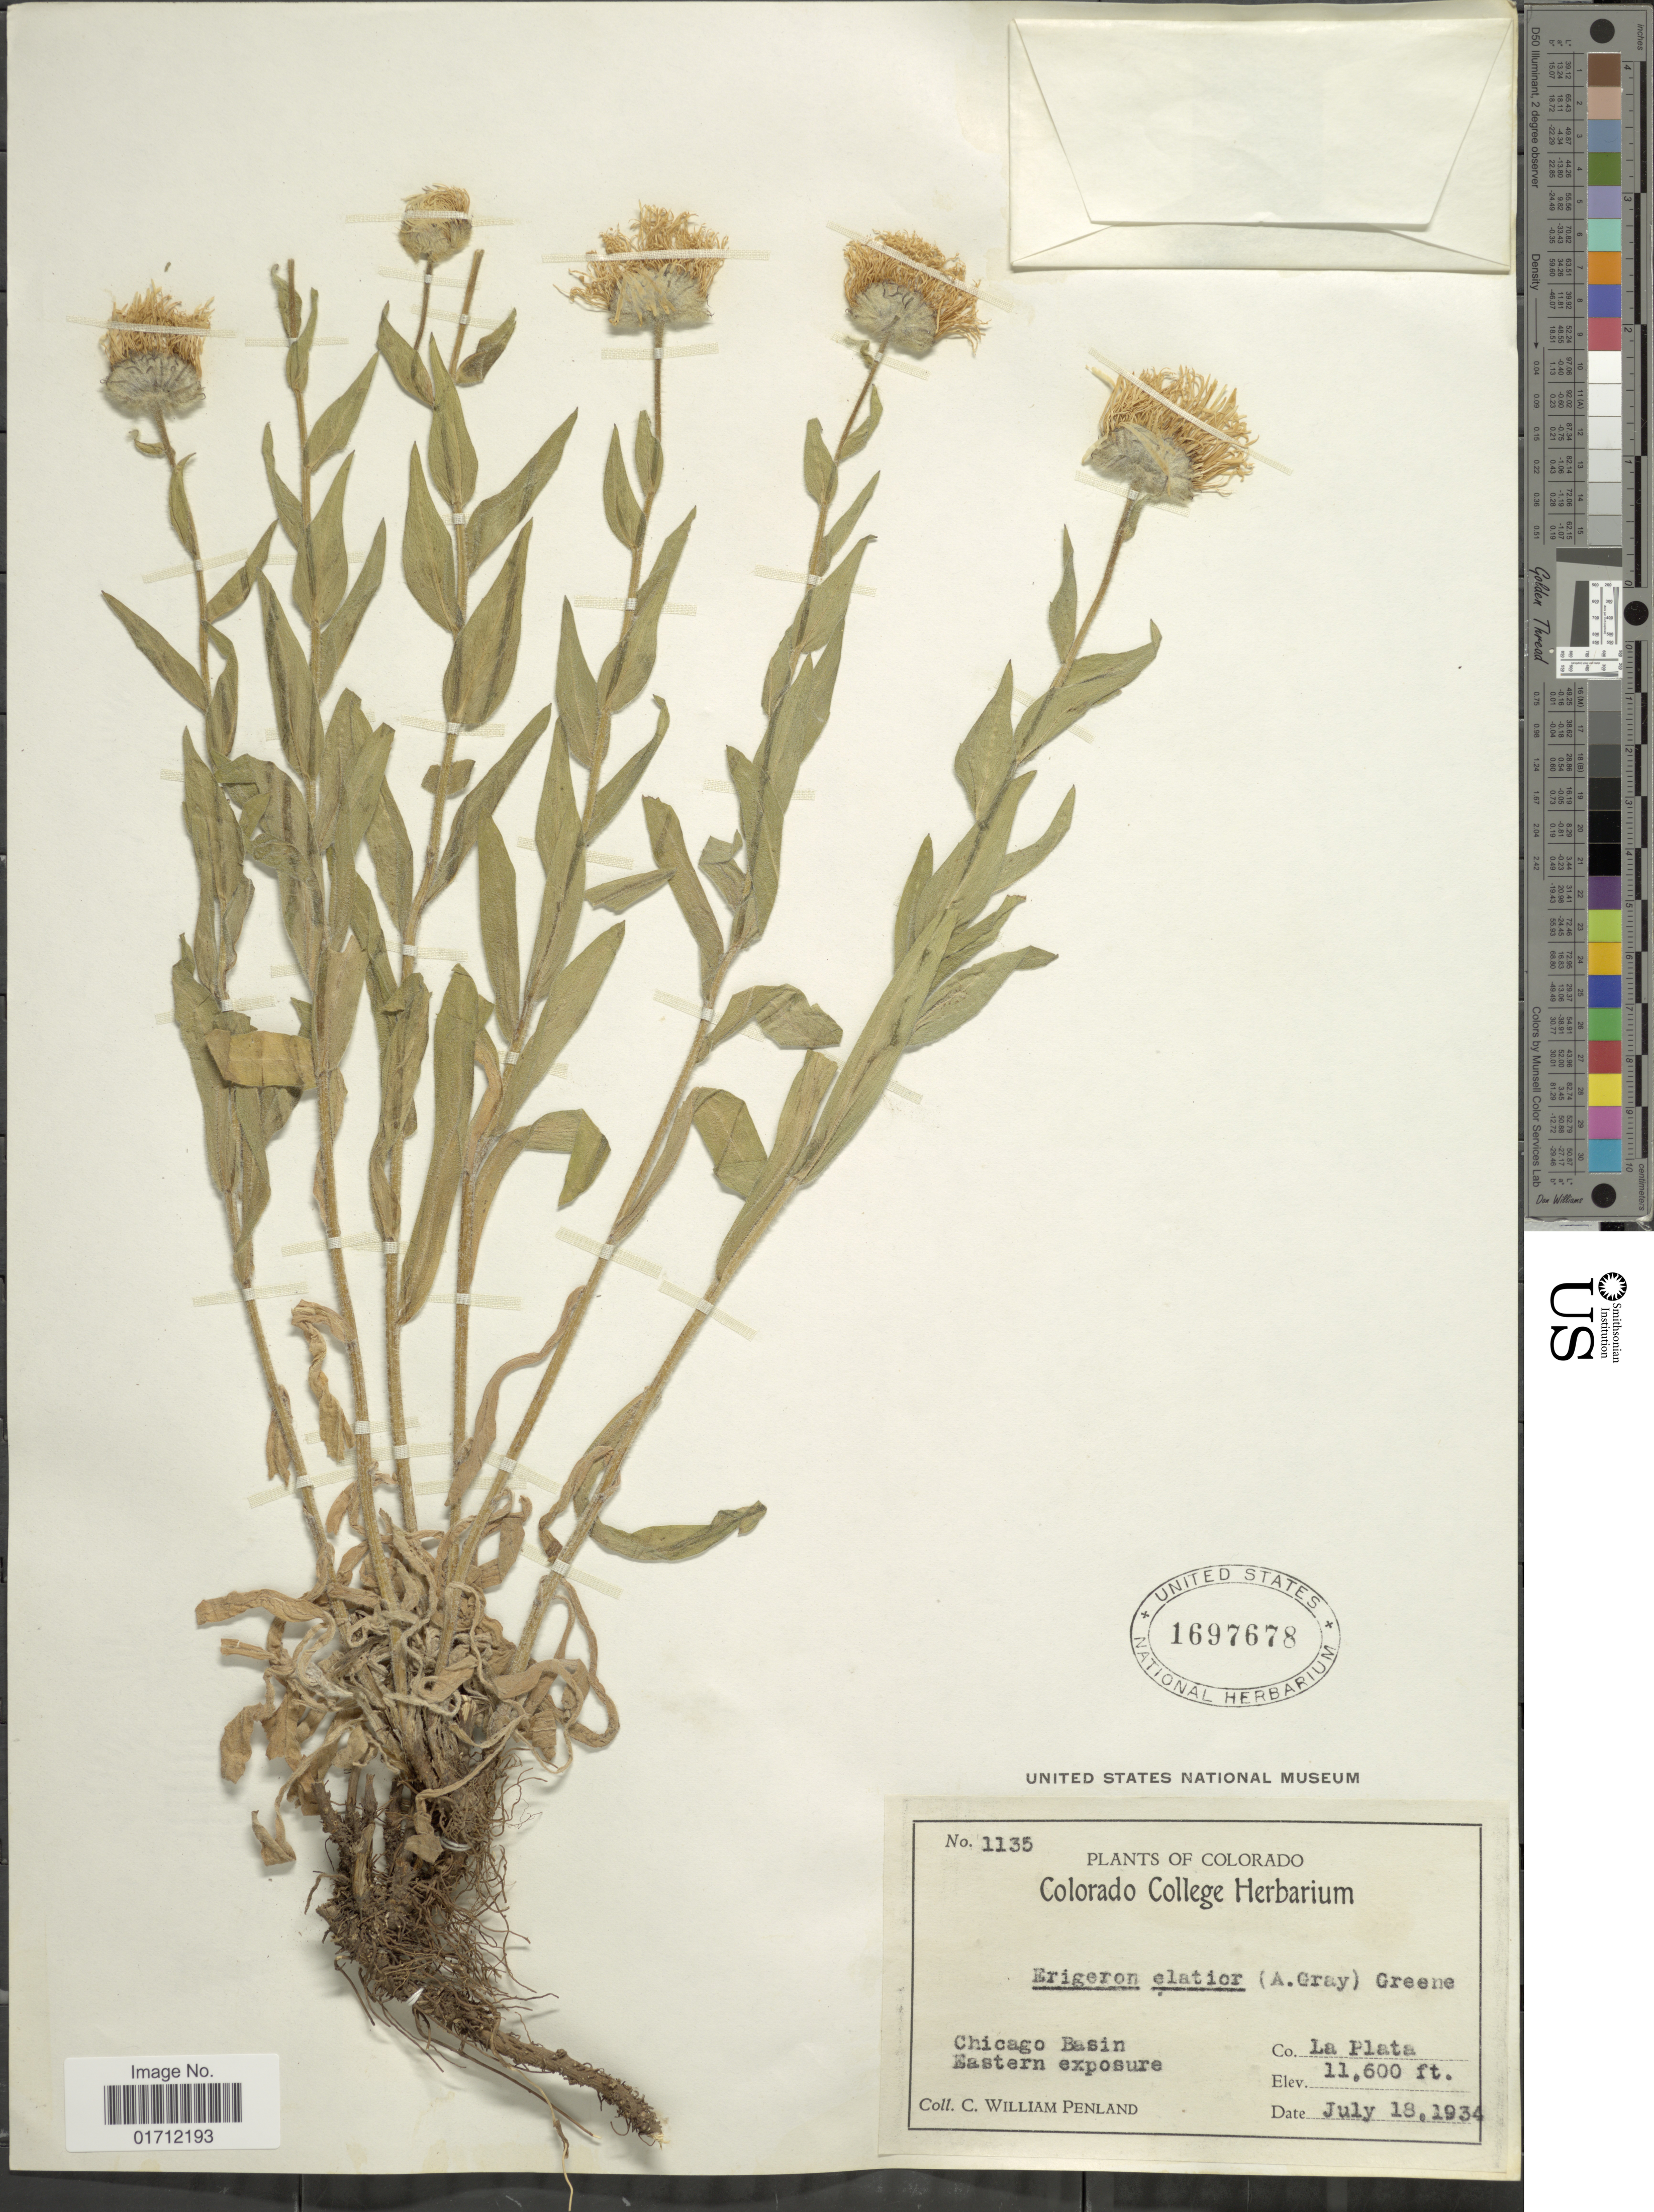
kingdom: Plantae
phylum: Tracheophyta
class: Magnoliopsida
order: Asterales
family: Asteraceae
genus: Erigeron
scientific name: Erigeron elatior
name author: (A. Gray) Greene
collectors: C. W. Penland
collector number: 1135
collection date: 1934-07-18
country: United States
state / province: Colorado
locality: Co, La Plata, Chicago Basin, Eastern exposure.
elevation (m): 3536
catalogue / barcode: US 1697678